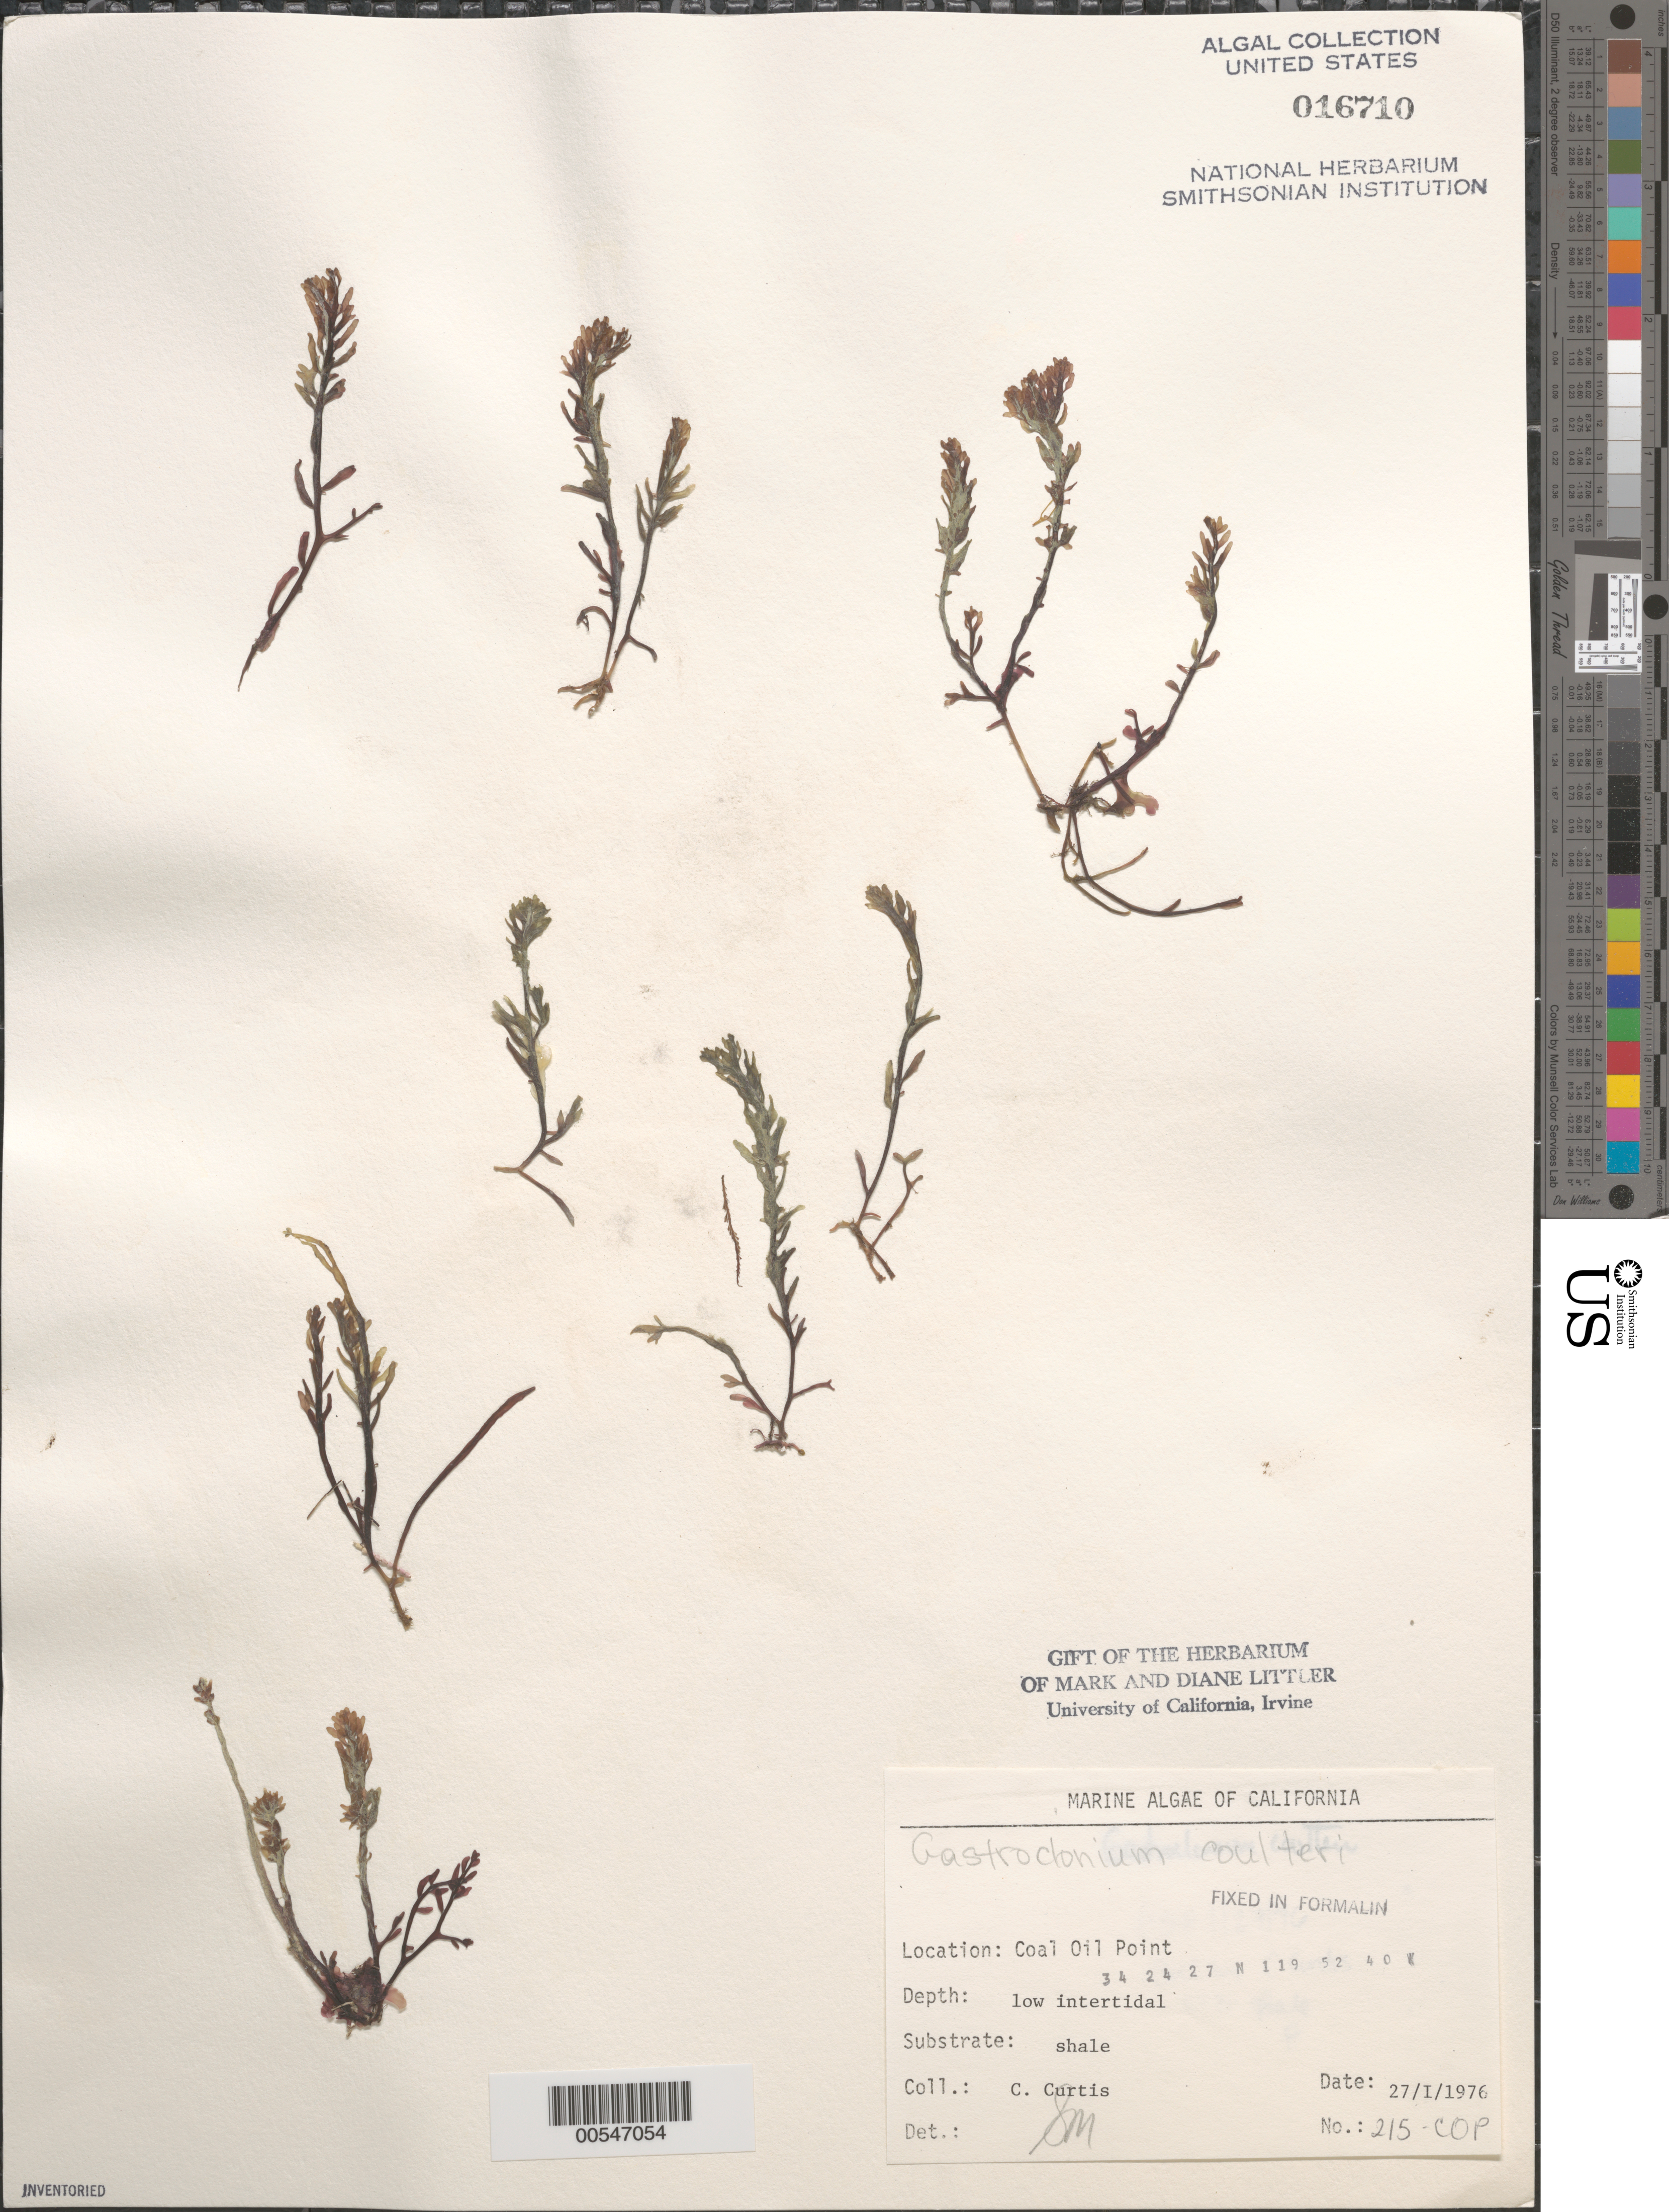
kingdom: Plantae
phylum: Rhodophyta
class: Florideophyceae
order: Rhodymeniales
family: Champiaceae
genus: Neogastroclonium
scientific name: Neogastroclonium subarticulatum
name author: (Turner) L. Le Gall et al.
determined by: Algae name updating Project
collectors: C. Curtis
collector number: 215-cop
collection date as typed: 27 Jan 1976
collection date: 1976-01-27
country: United States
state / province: California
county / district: Santa Barbara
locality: Coal Oil Point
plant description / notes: BLM-SOCALBIGHT Rocky Intertidal Survey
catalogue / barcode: US 16710